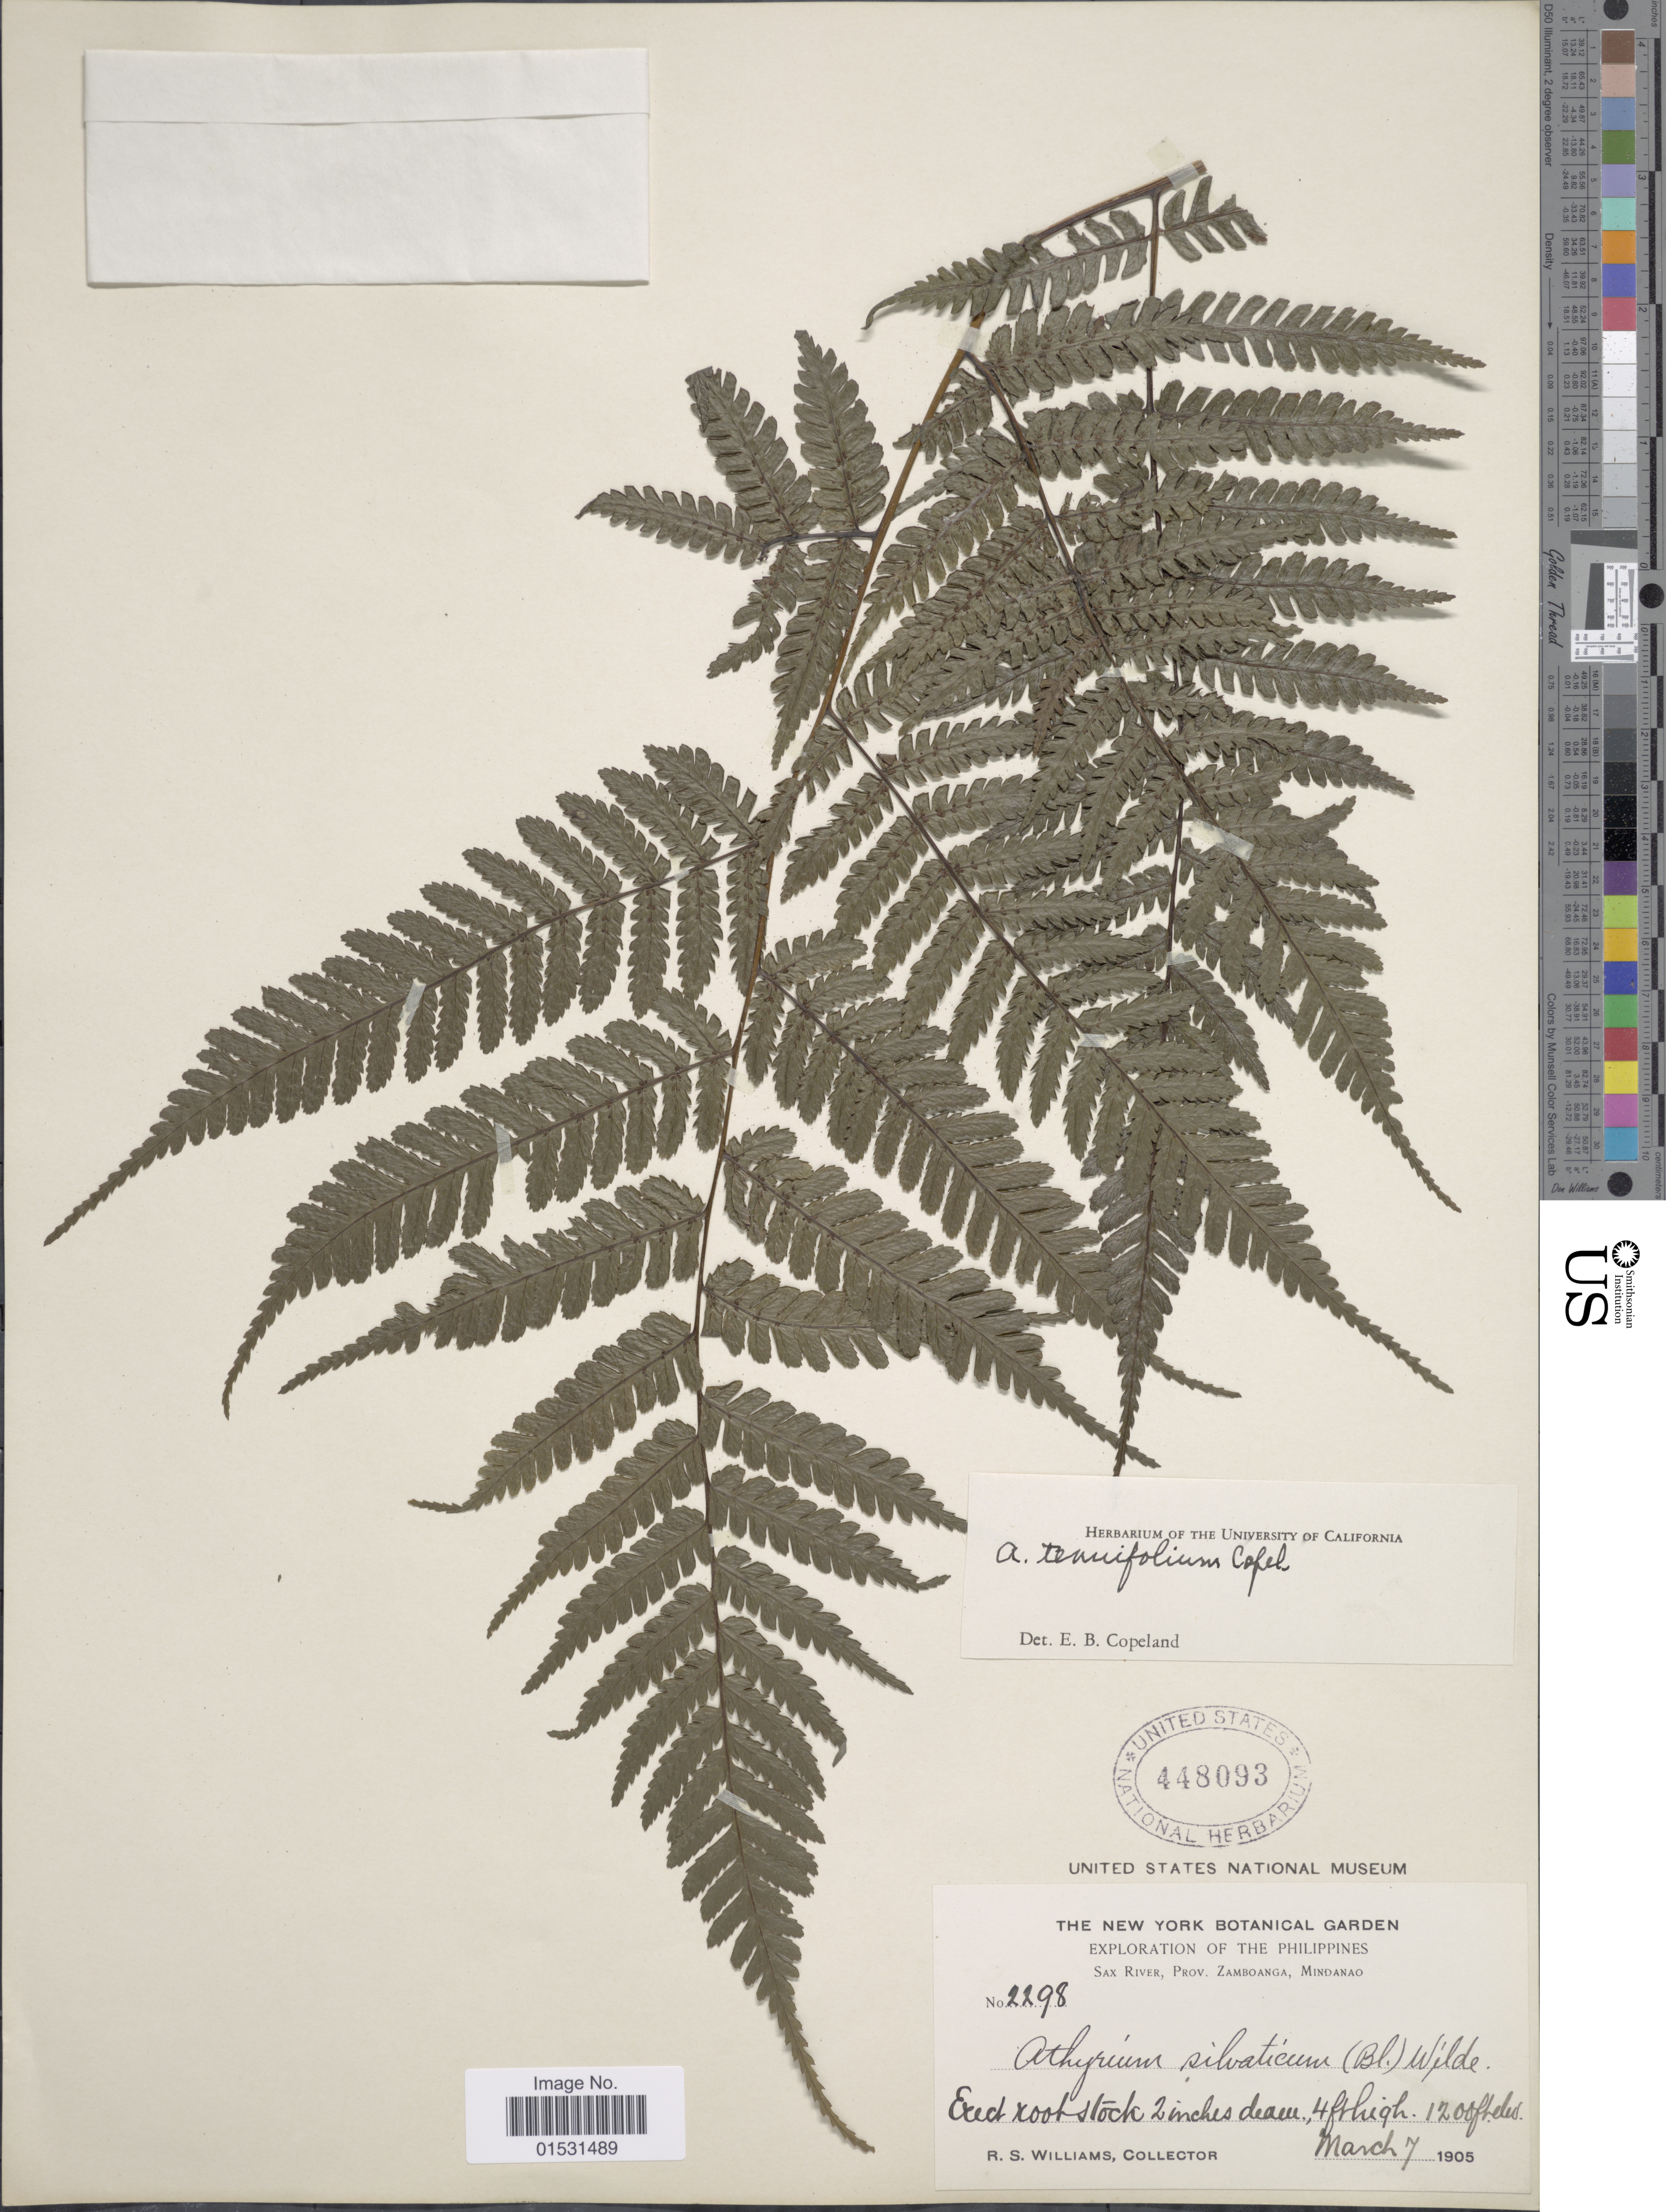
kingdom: Plantae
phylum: Tracheophyta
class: Polypodiopsida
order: Polypodiales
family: Athyriaceae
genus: Athyrium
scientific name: Athyrium tenuifolium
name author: Copel.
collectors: R. S. Williams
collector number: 2298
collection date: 1905-03-07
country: Philippines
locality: Sax river, Prov. Zamboanga, Mindanao.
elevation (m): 366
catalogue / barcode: US 448093